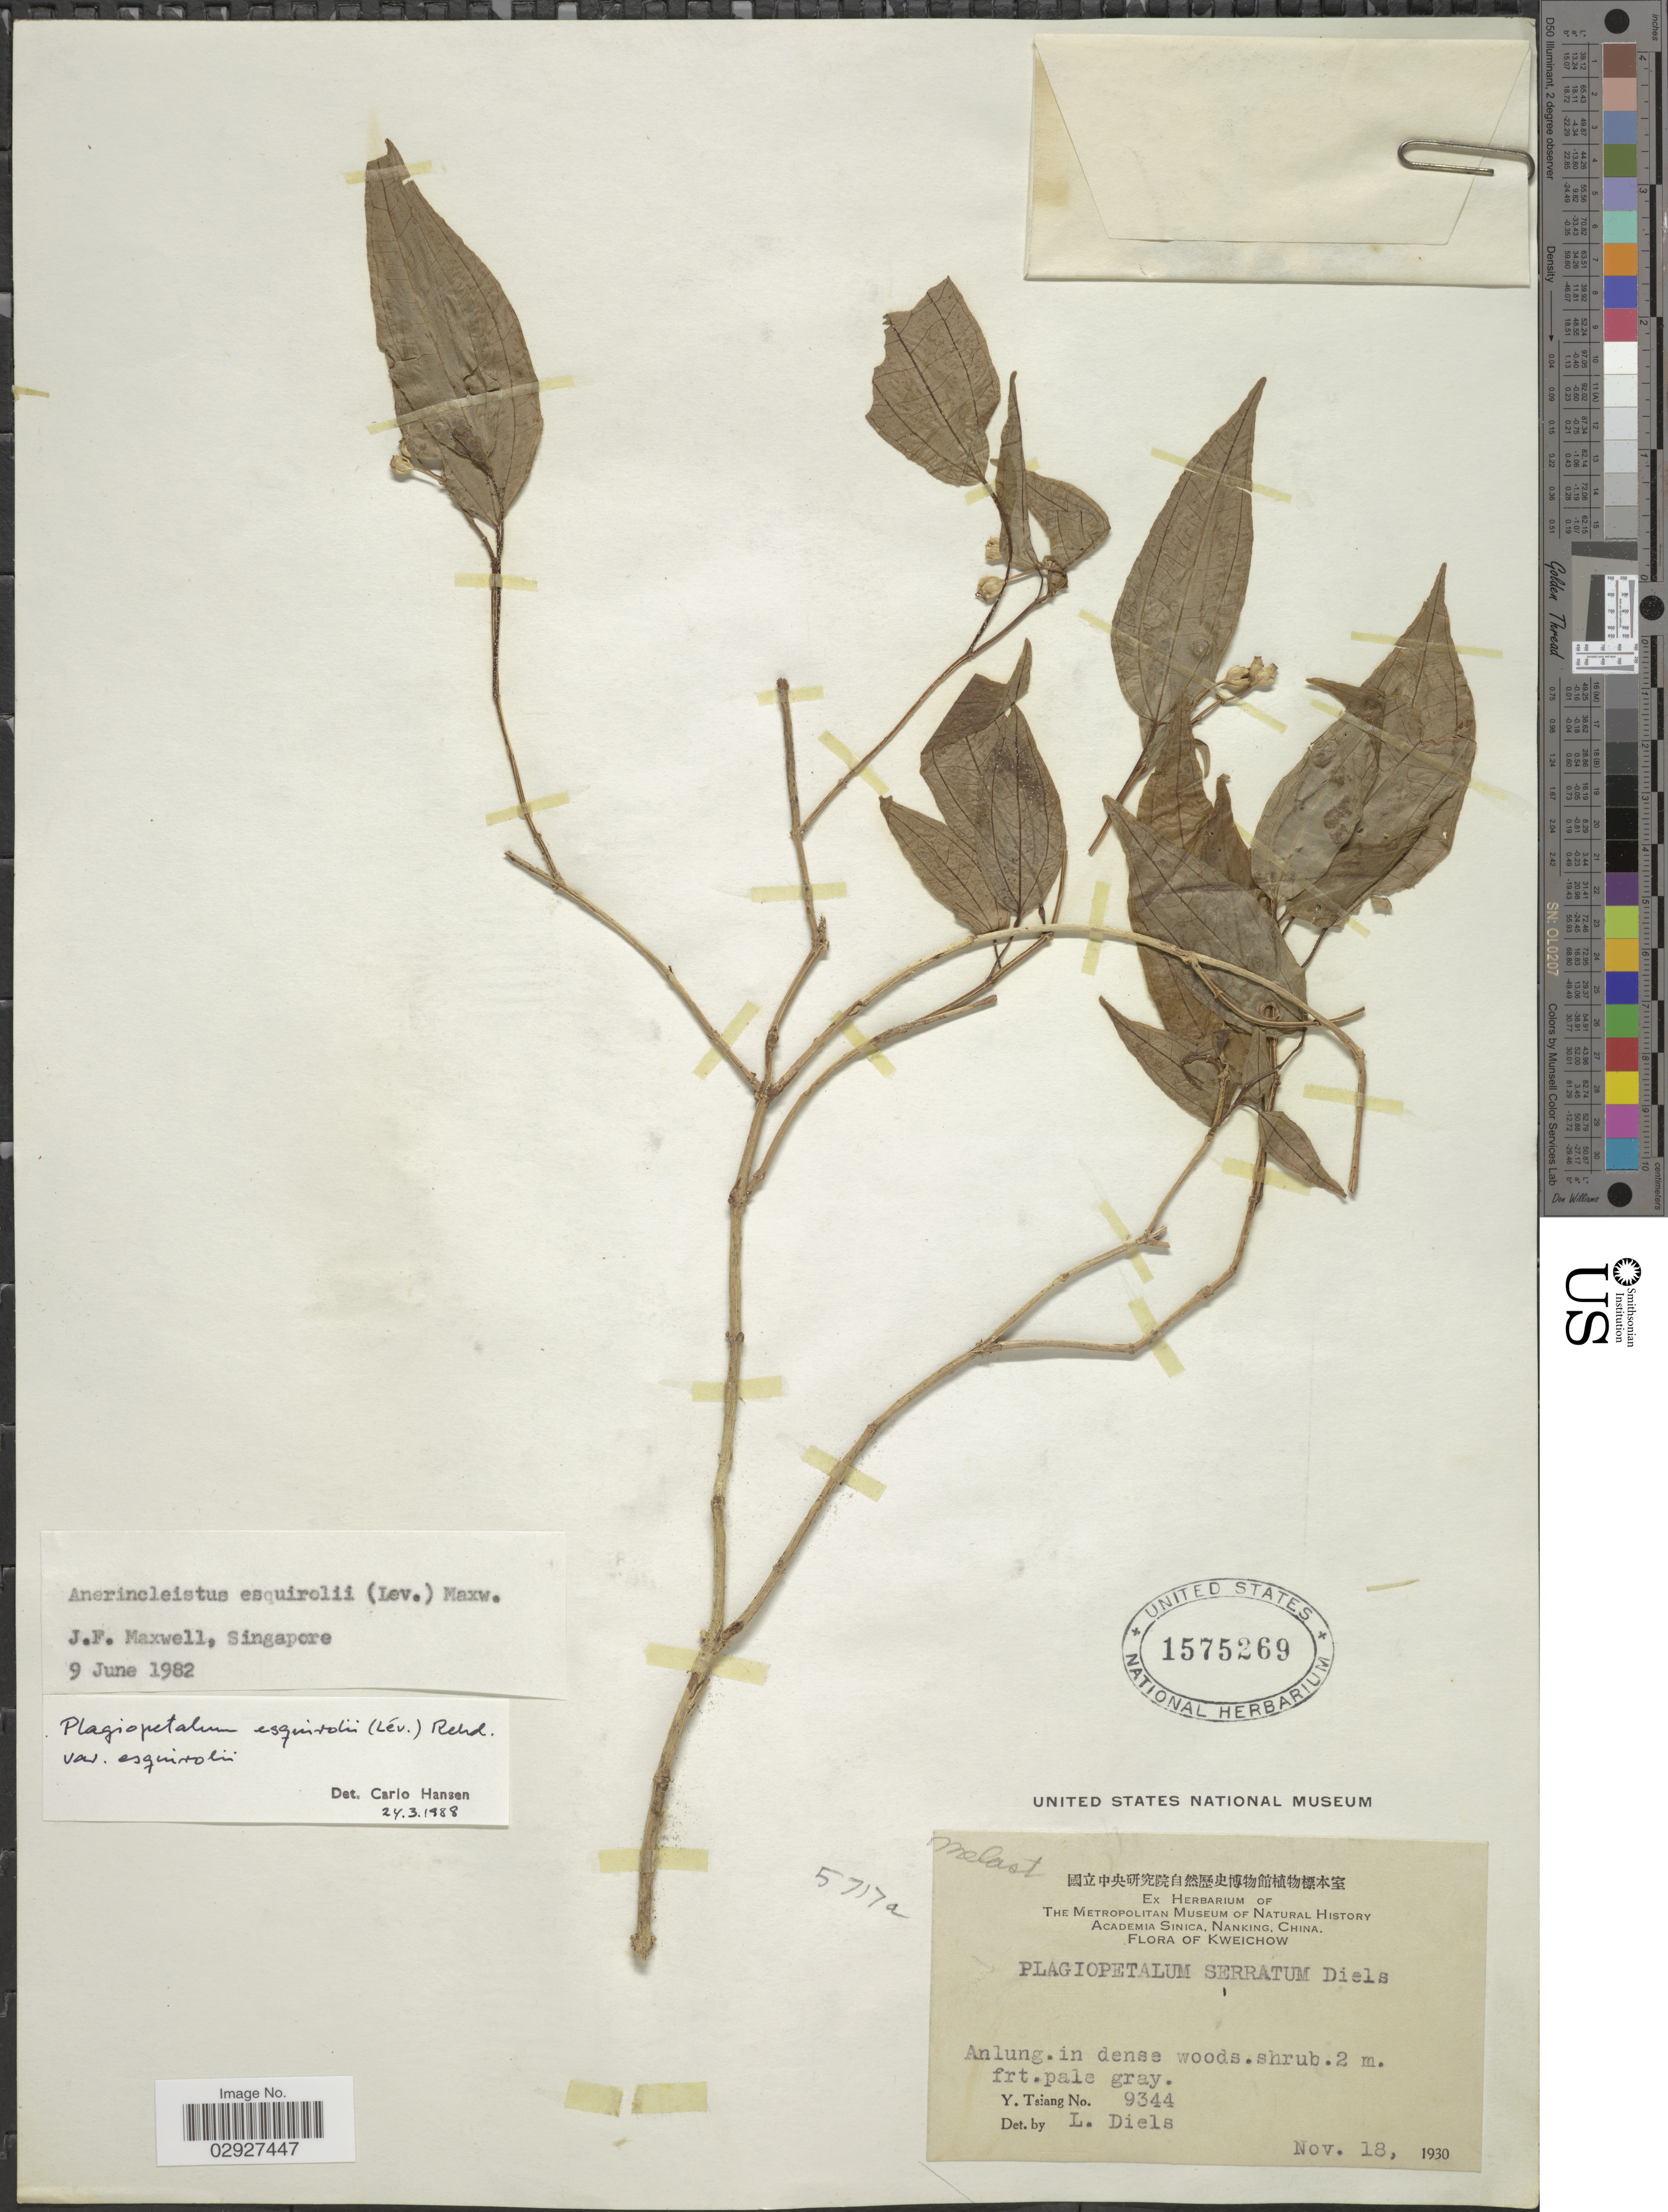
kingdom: Plantae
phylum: Tracheophyta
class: Magnoliopsida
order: Myrtales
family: Melastomataceae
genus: Plagiopetalum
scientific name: Plagiopetalum esquirolii var. esquirolii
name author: (H. Lév.) Rehder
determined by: Hansen, C.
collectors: Y. Tsiang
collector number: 9344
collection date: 1930-11-18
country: China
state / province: Guizhou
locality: Kweichow, Anlung.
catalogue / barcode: US 1575269